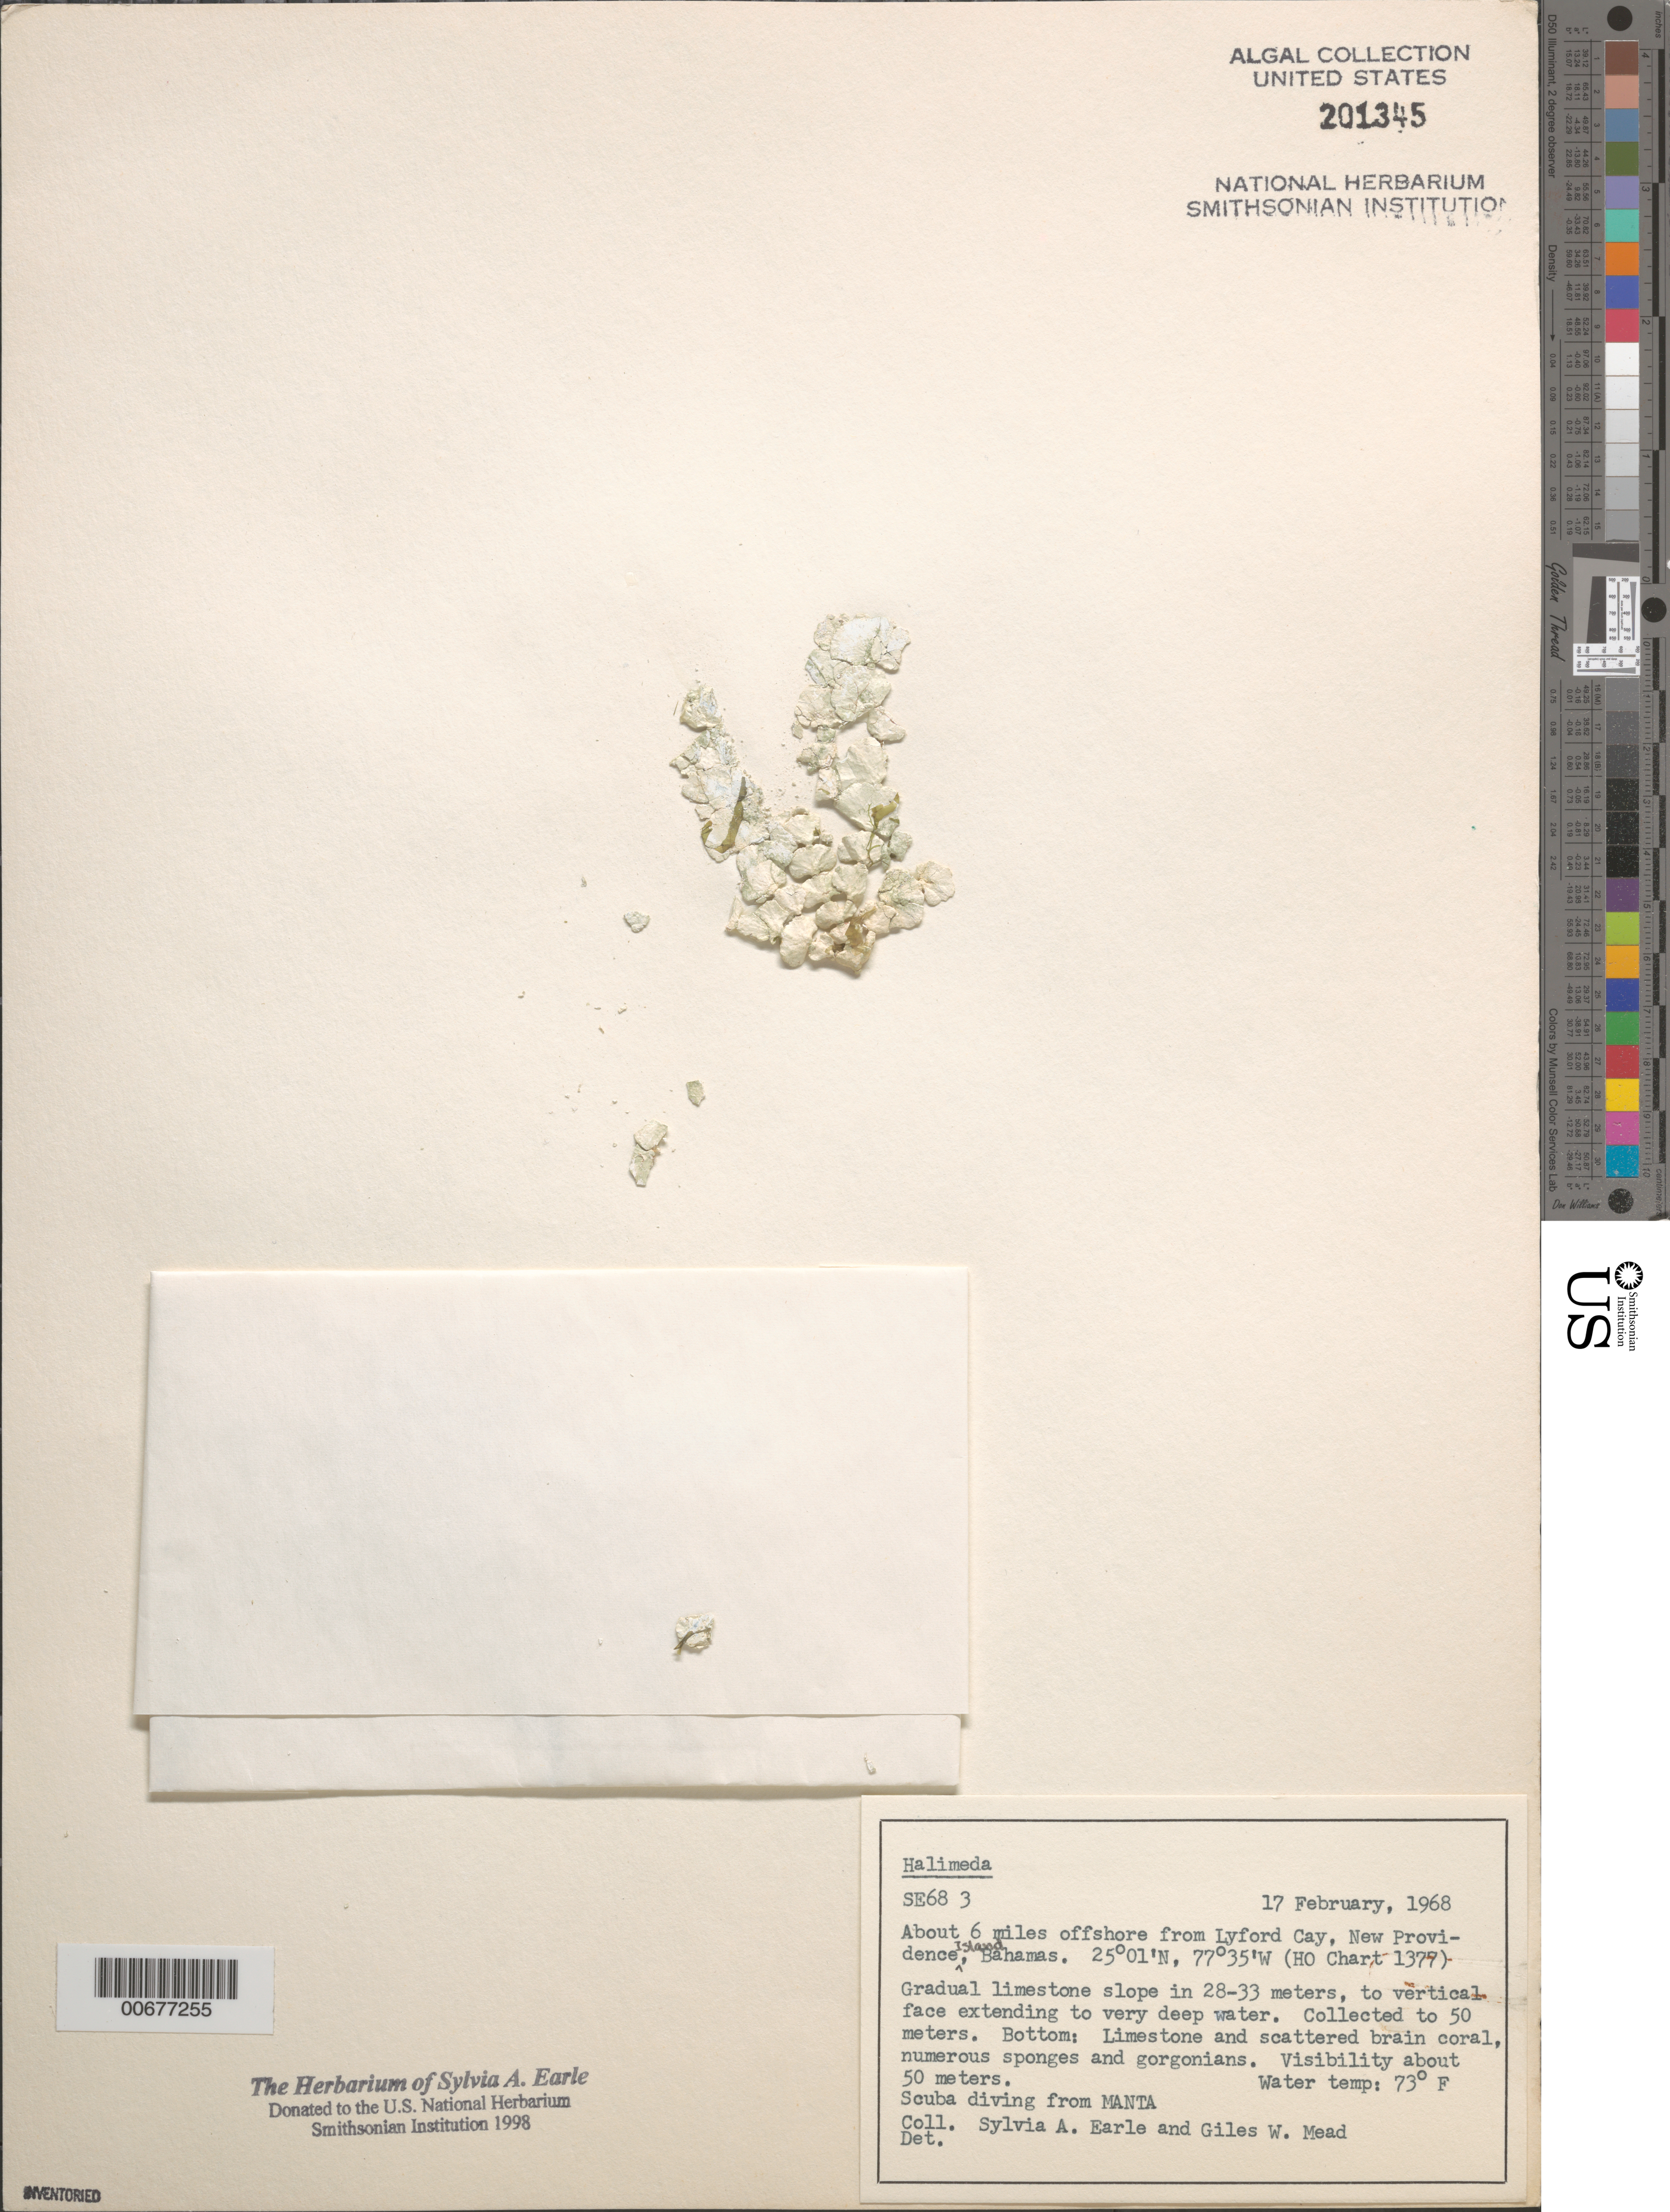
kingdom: Plantae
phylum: Chlorophyta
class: Ulvophyceae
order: Bryopsidales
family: Halimedaceae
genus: Halimeda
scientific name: Halimeda sp.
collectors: S. A. Earle & G. W. Mead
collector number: SE 683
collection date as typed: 17 Feb 1968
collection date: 1968-02-17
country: Bahamas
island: New Providence Island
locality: Ca. 6 miles off Lyford Cay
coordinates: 25 01' N, 77 35' W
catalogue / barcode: US 201345